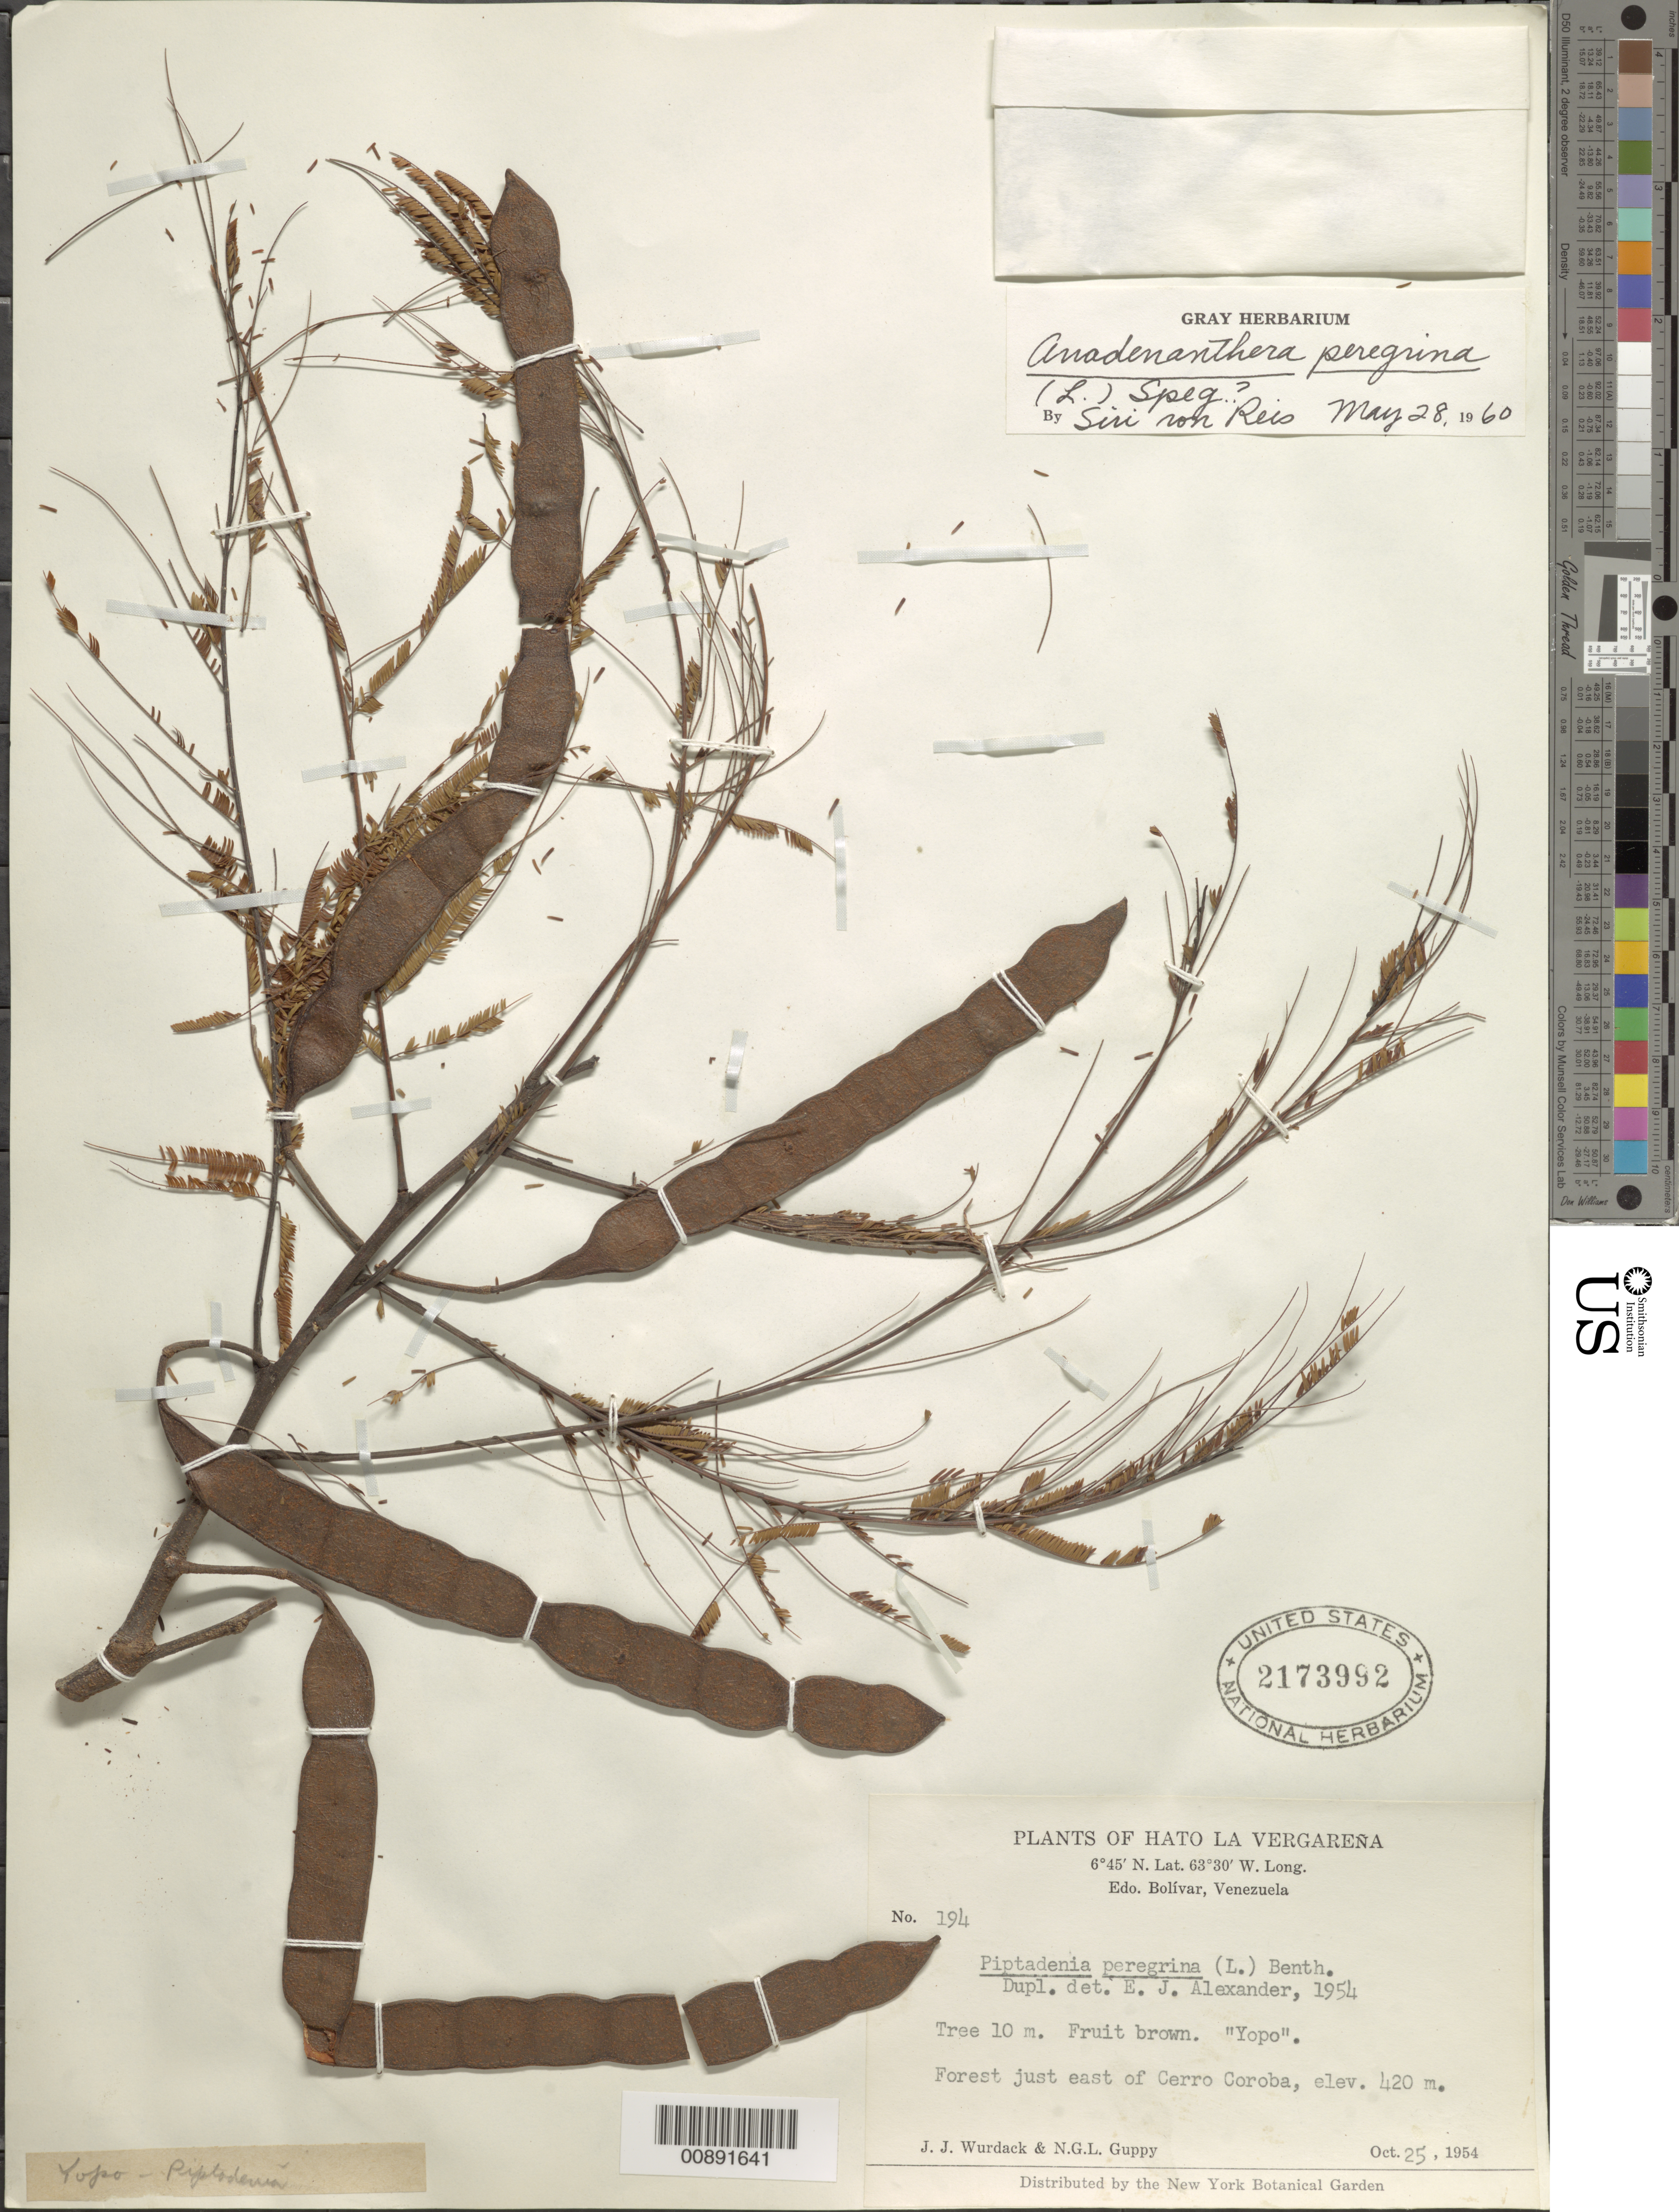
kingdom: Plantae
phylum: Tracheophyta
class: Magnoliopsida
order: Fabales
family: Fabaceae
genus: Anadenanthera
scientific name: Anadenanthera peregrina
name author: (L.) Speg.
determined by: von Reis, Siri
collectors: J. J. Wurdack & N. Guppy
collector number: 194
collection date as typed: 25-Oct-54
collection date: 1954-10-25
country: Venezuela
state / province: Bolívar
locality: Cerro Coroba, just E of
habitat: Forest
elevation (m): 420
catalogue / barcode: US 2173992